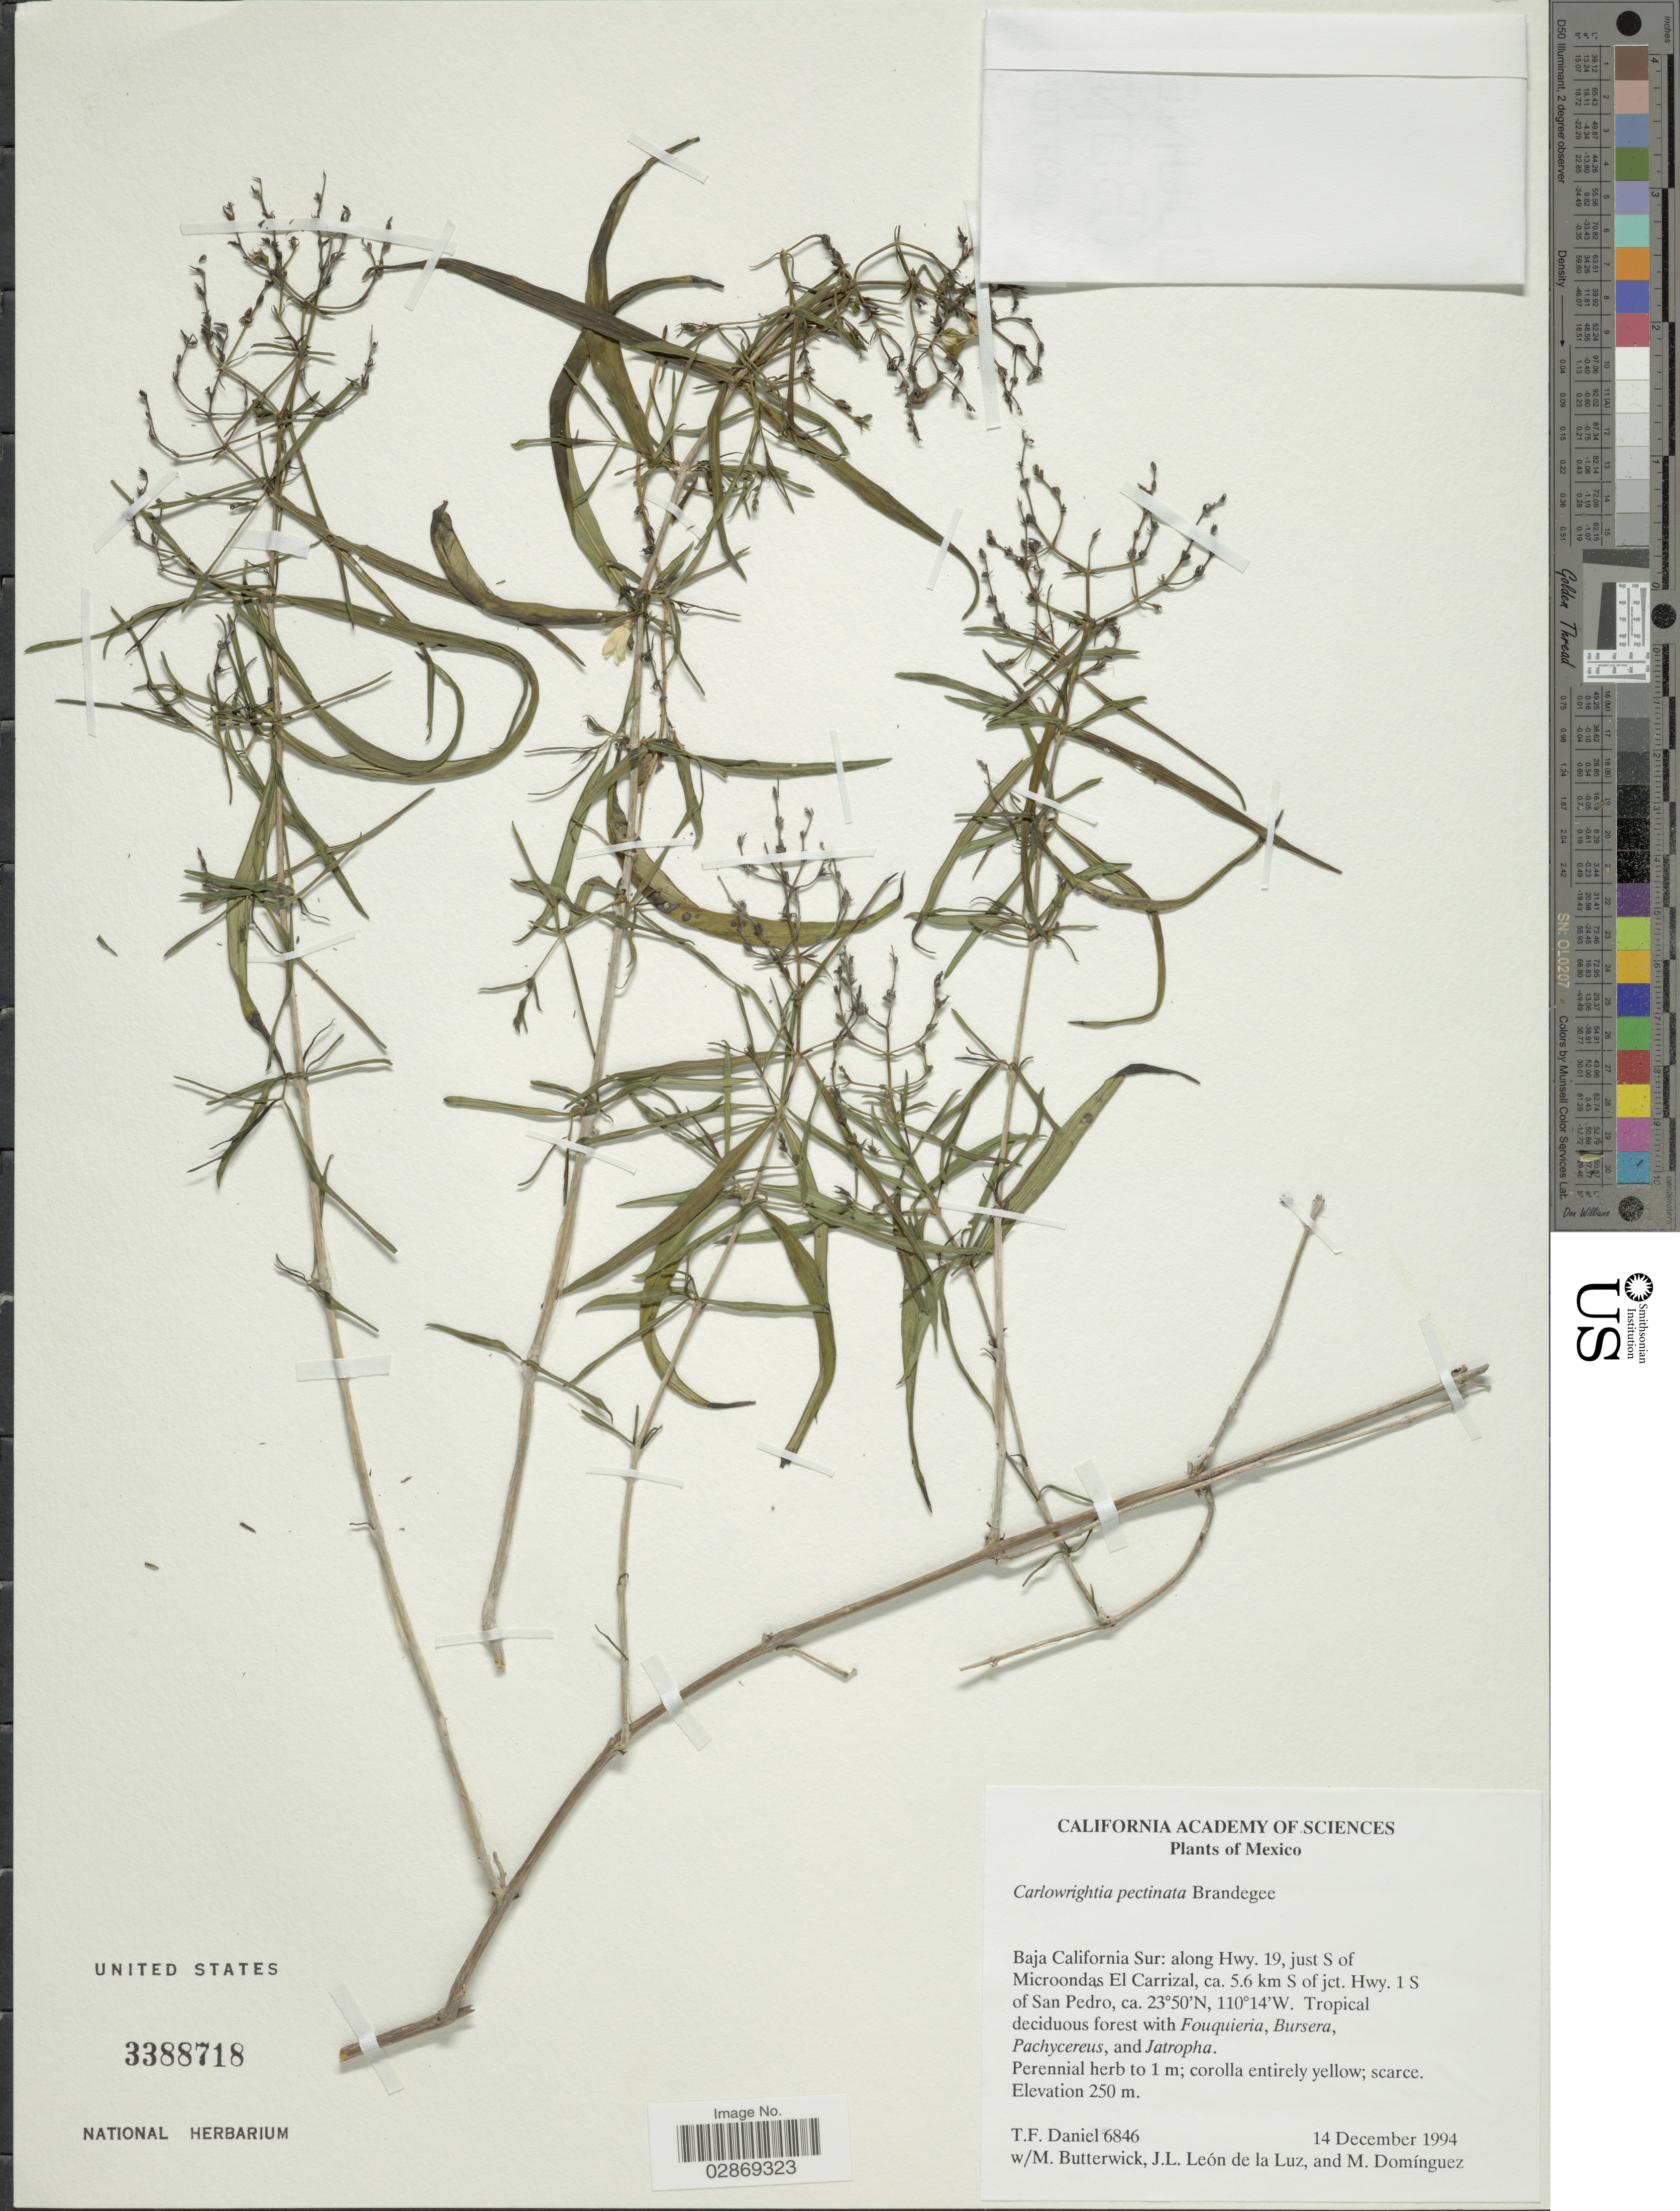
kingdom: Plantae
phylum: Tracheophyta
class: Magnoliopsida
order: Lamiales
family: Acanthaceae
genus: Carlowrightia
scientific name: Carlowrightia pectinata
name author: Brandegee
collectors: T. F. Daniel, M. Butterwick, J. L. León de la Luz & M. Domínguez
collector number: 6846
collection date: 1994-12-14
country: Mexico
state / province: Baja California Sur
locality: Along Hwy. 19, just S of Microondas El Carrizal, ca. 5.6 km S of jct. Hwy. 1 S of San Pedro.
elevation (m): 250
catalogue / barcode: US 3388718